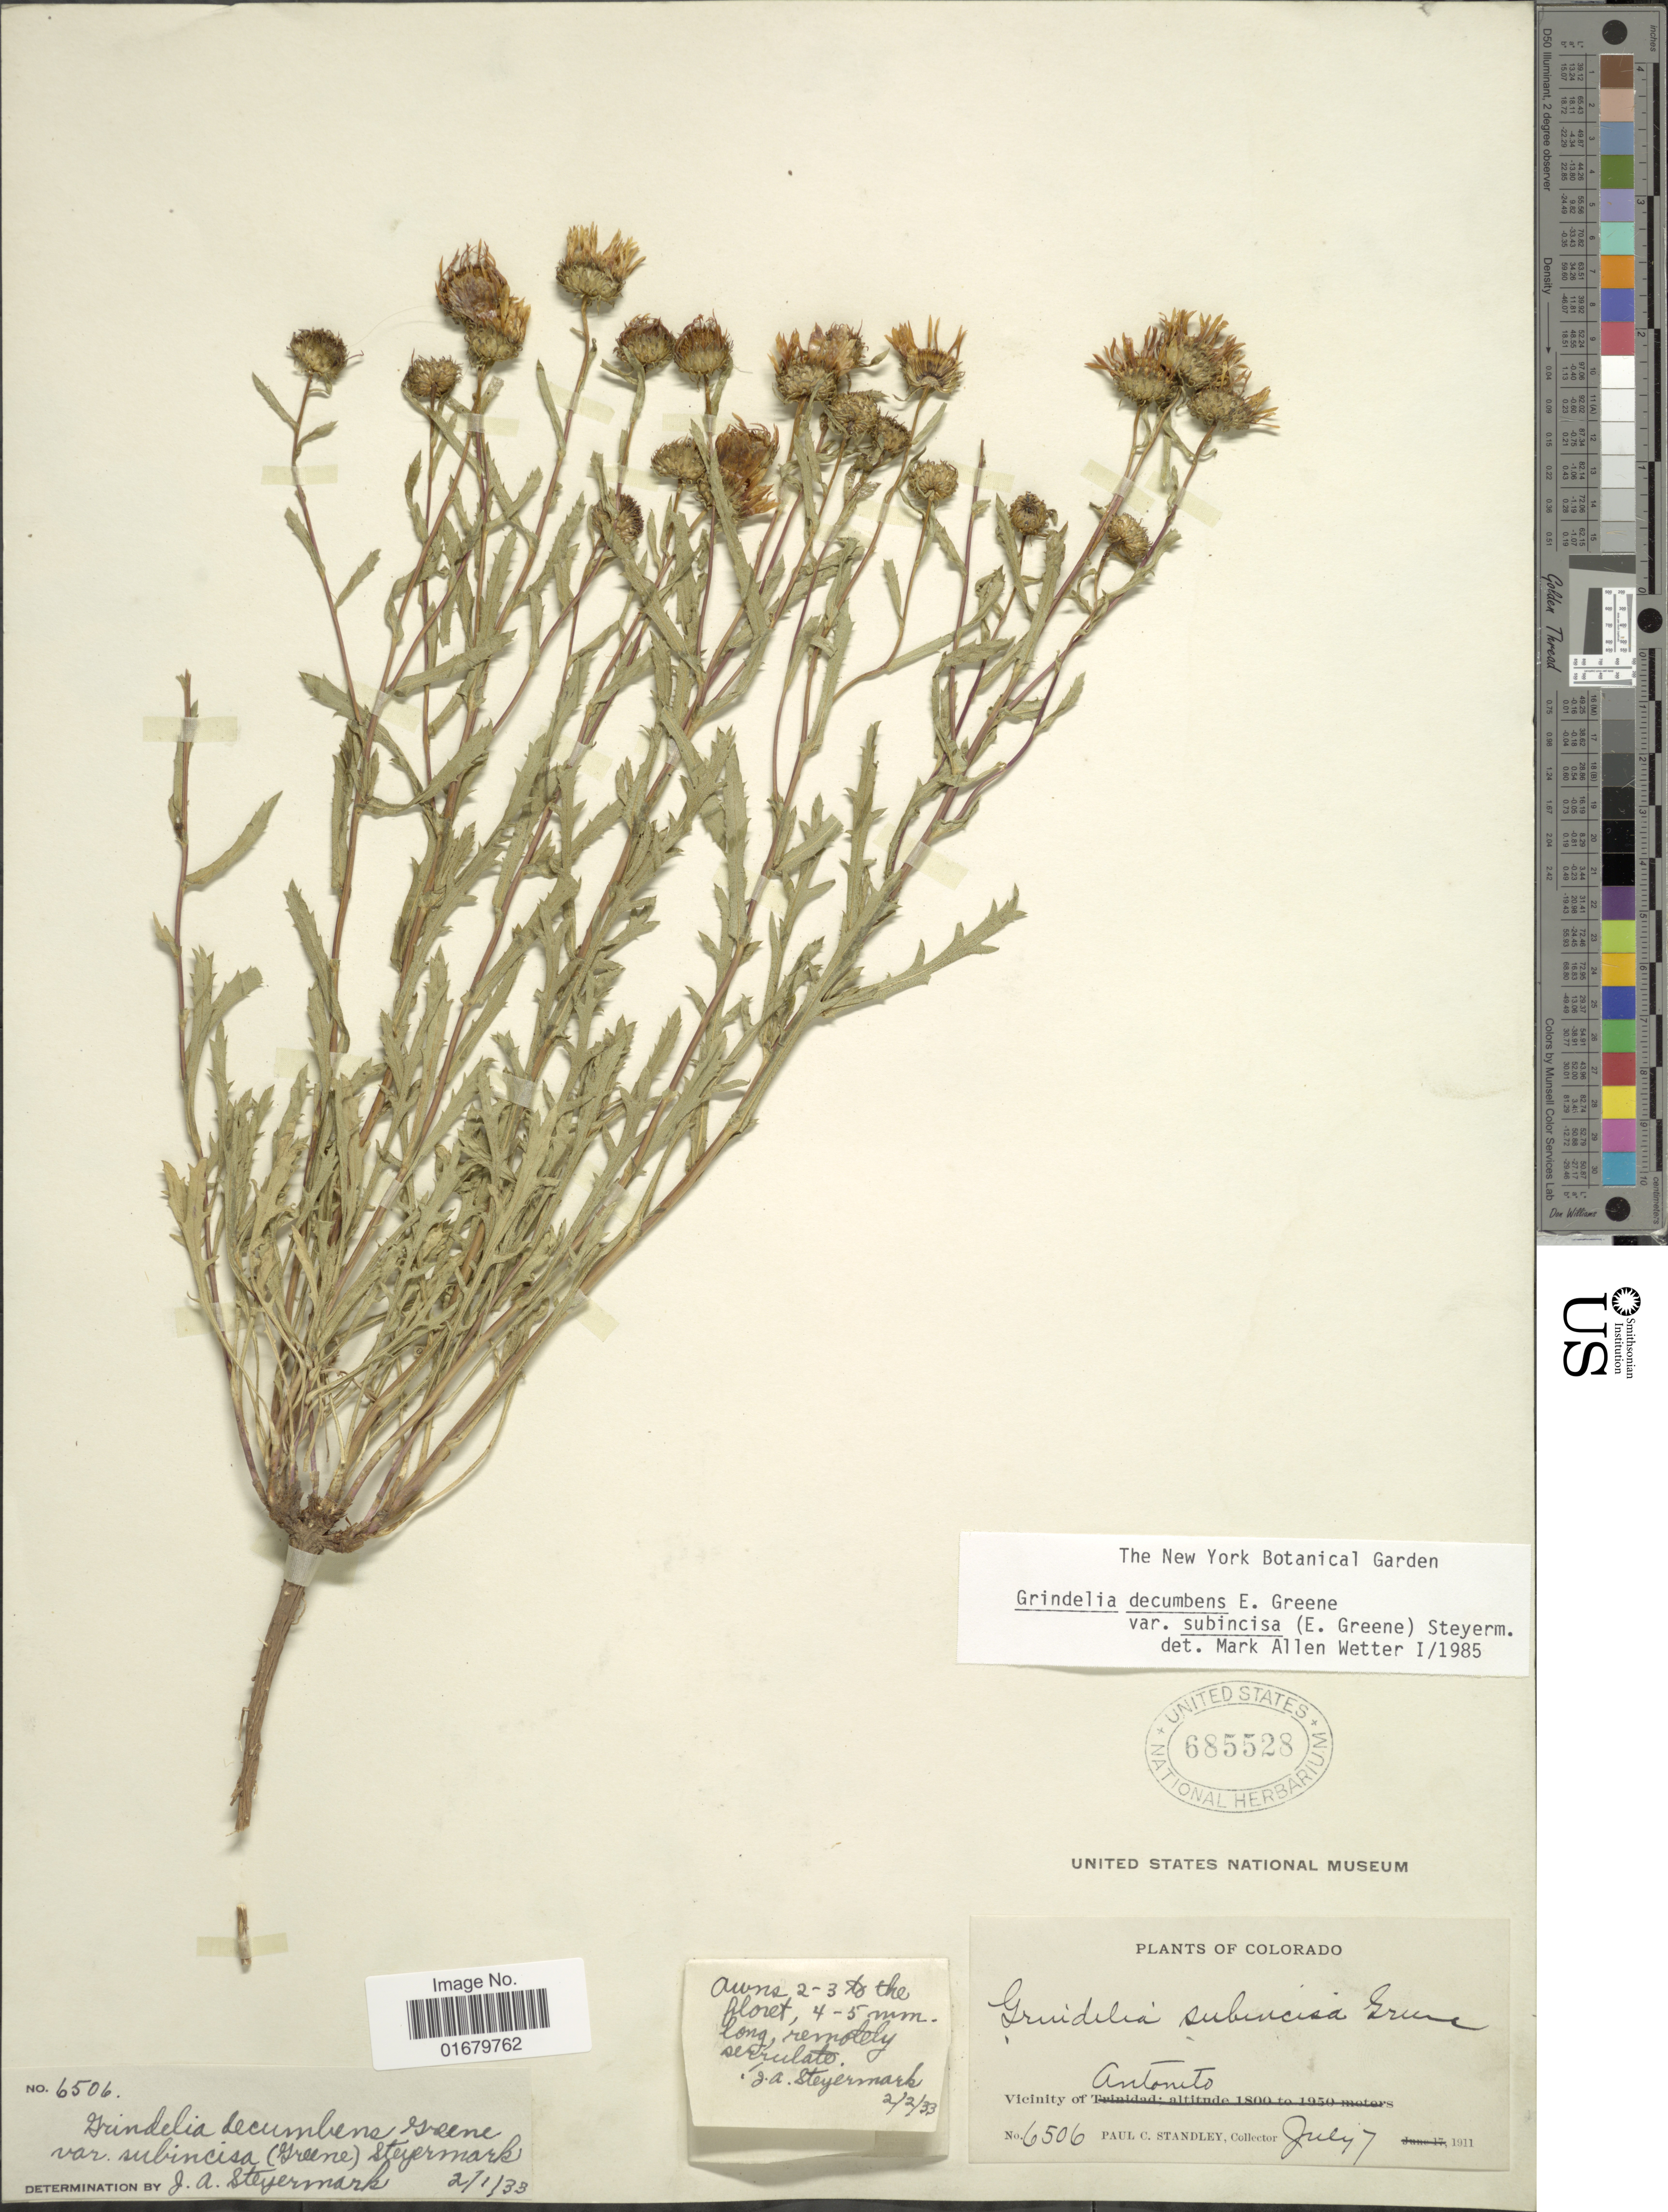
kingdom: Plantae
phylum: Tracheophyta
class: Magnoliopsida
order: Asterales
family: Asteraceae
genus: Grindelia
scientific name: Grindelia decumbens var. subincisa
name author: (Greene) Steyerm.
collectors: P. C. Standley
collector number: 6506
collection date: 1911-07-07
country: United States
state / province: New Mexico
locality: Vicinity of Antonito.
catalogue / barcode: US 685528